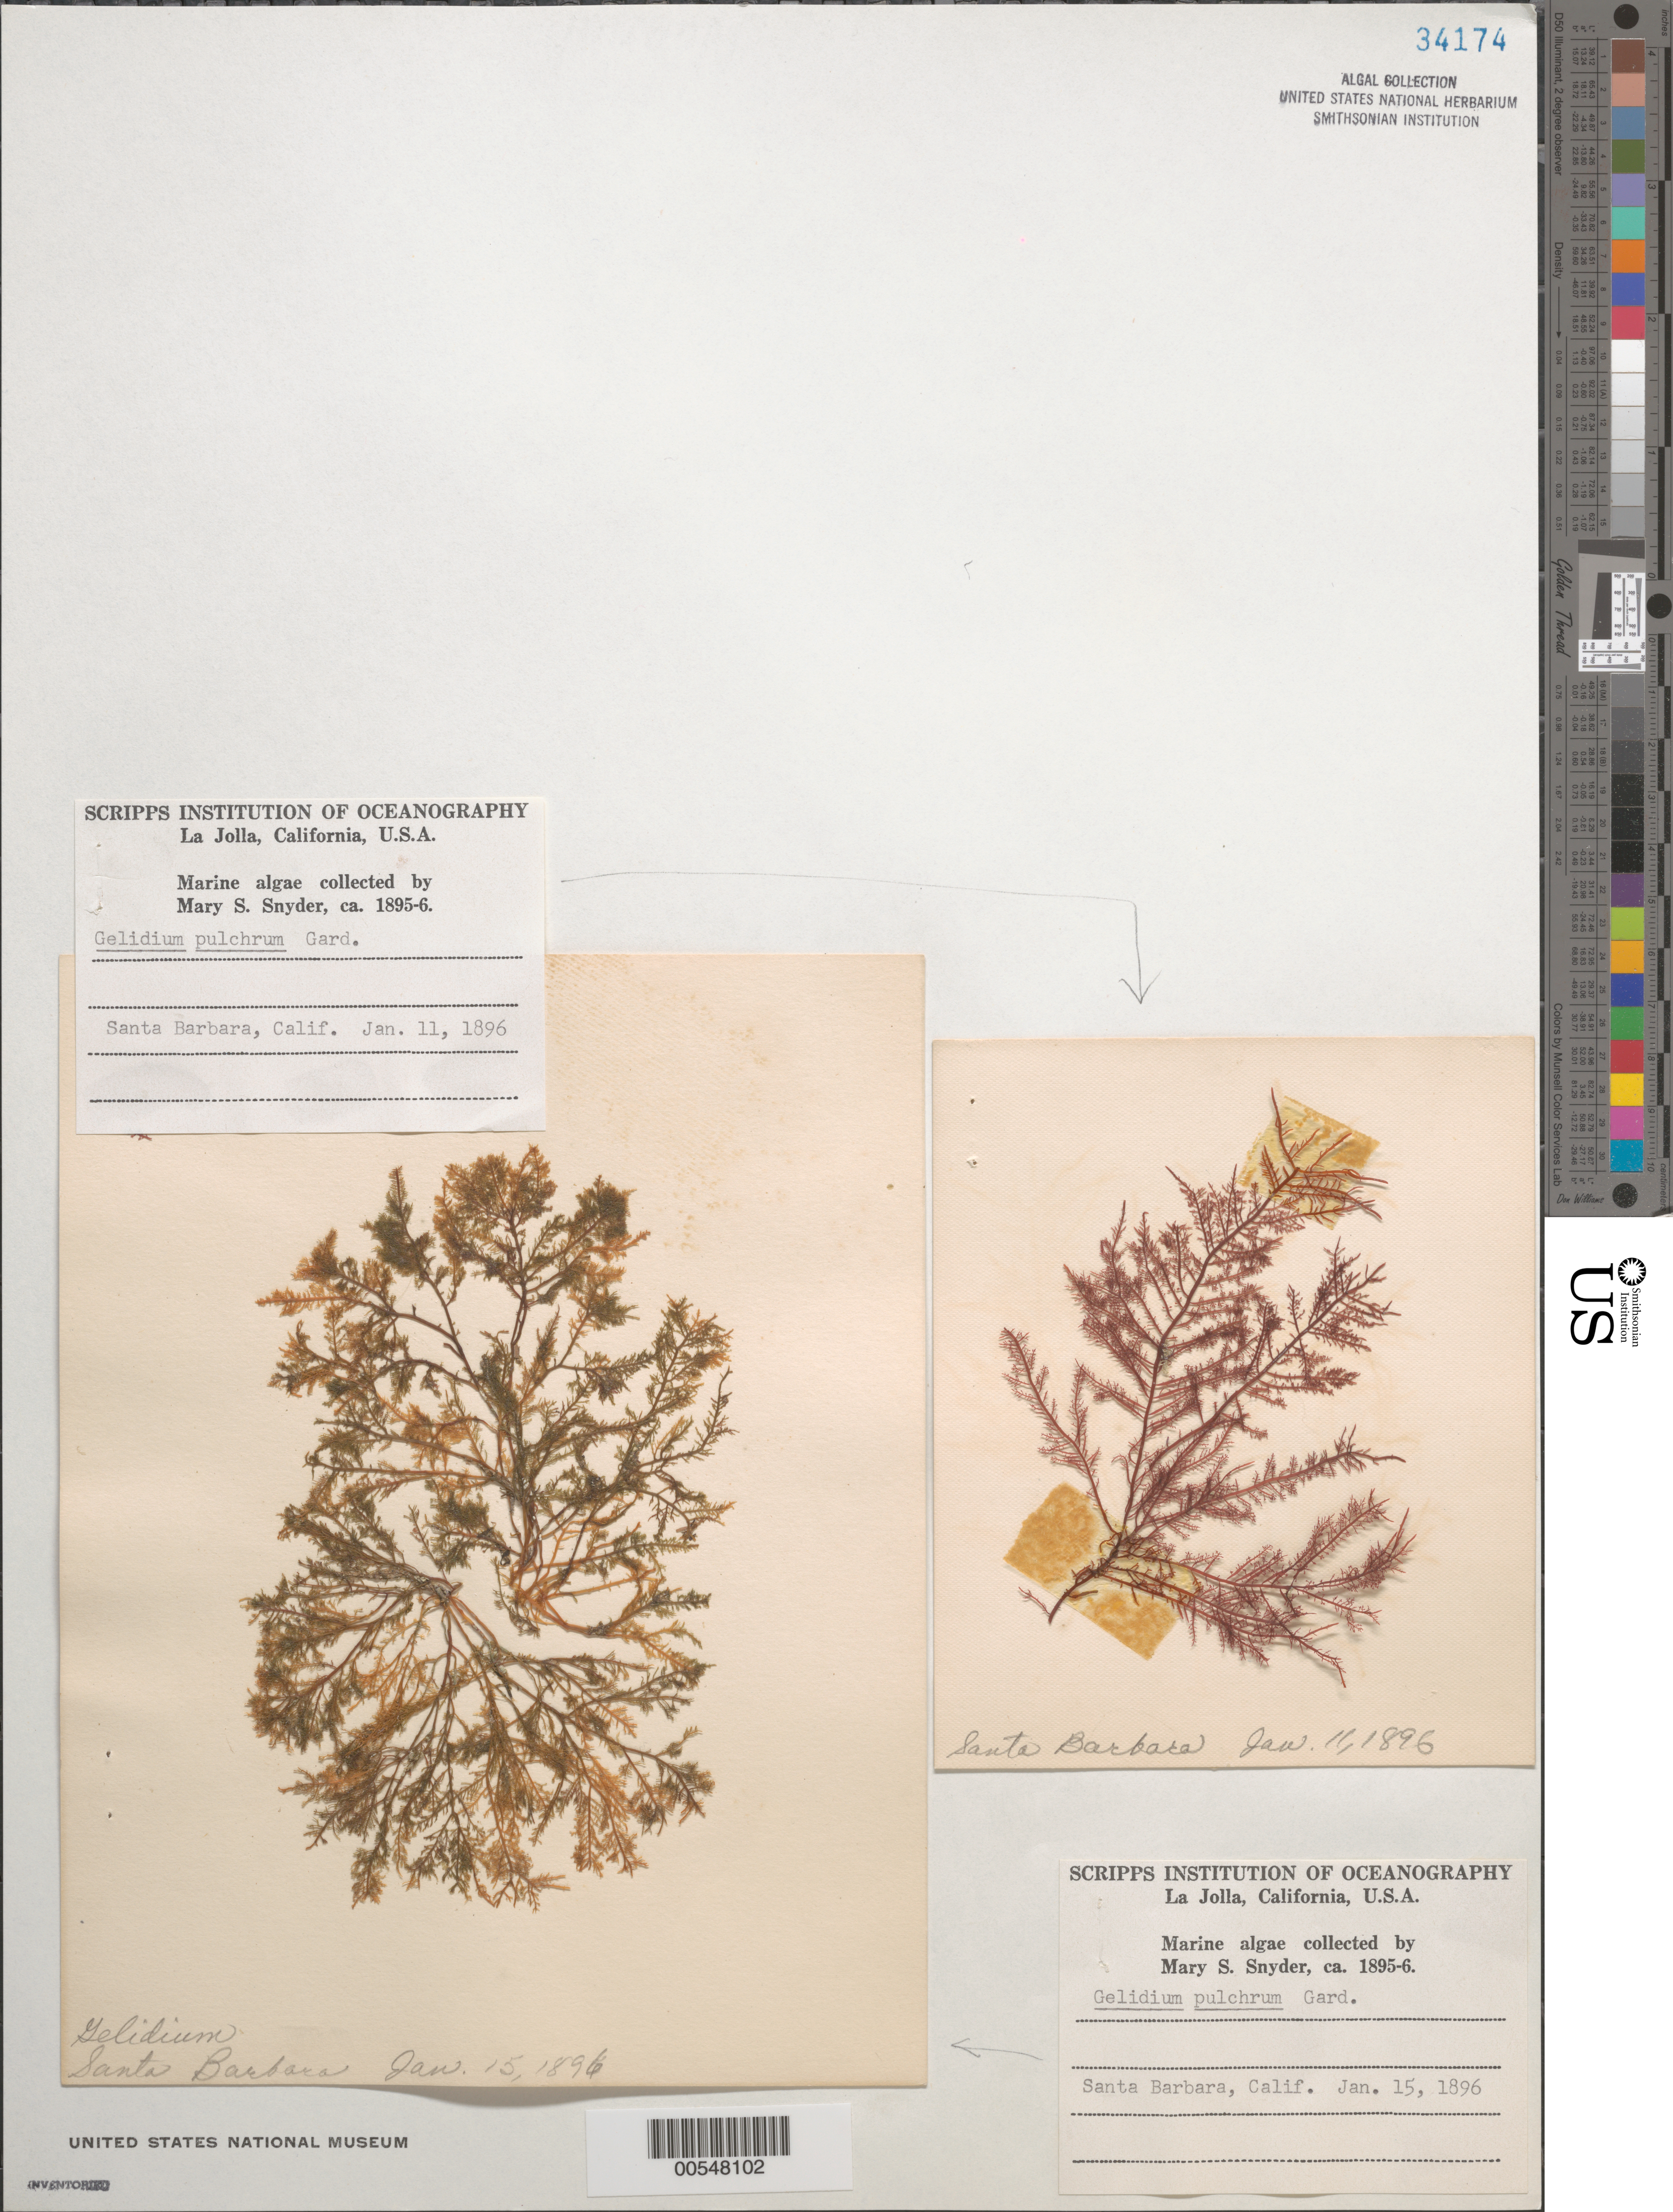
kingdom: Plantae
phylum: Rhodophyta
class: Florideophyceae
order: Gelidiales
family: Gelidiaceae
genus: Gelidium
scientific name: Gelidium pulchrum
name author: N.L. Gardner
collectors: M. Snyder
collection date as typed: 11 Jan 1896 AND 15 Jan 1896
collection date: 1896-01-11,1896-01-15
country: United States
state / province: California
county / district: Santa Barbara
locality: Santa Barbara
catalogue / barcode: US 34174